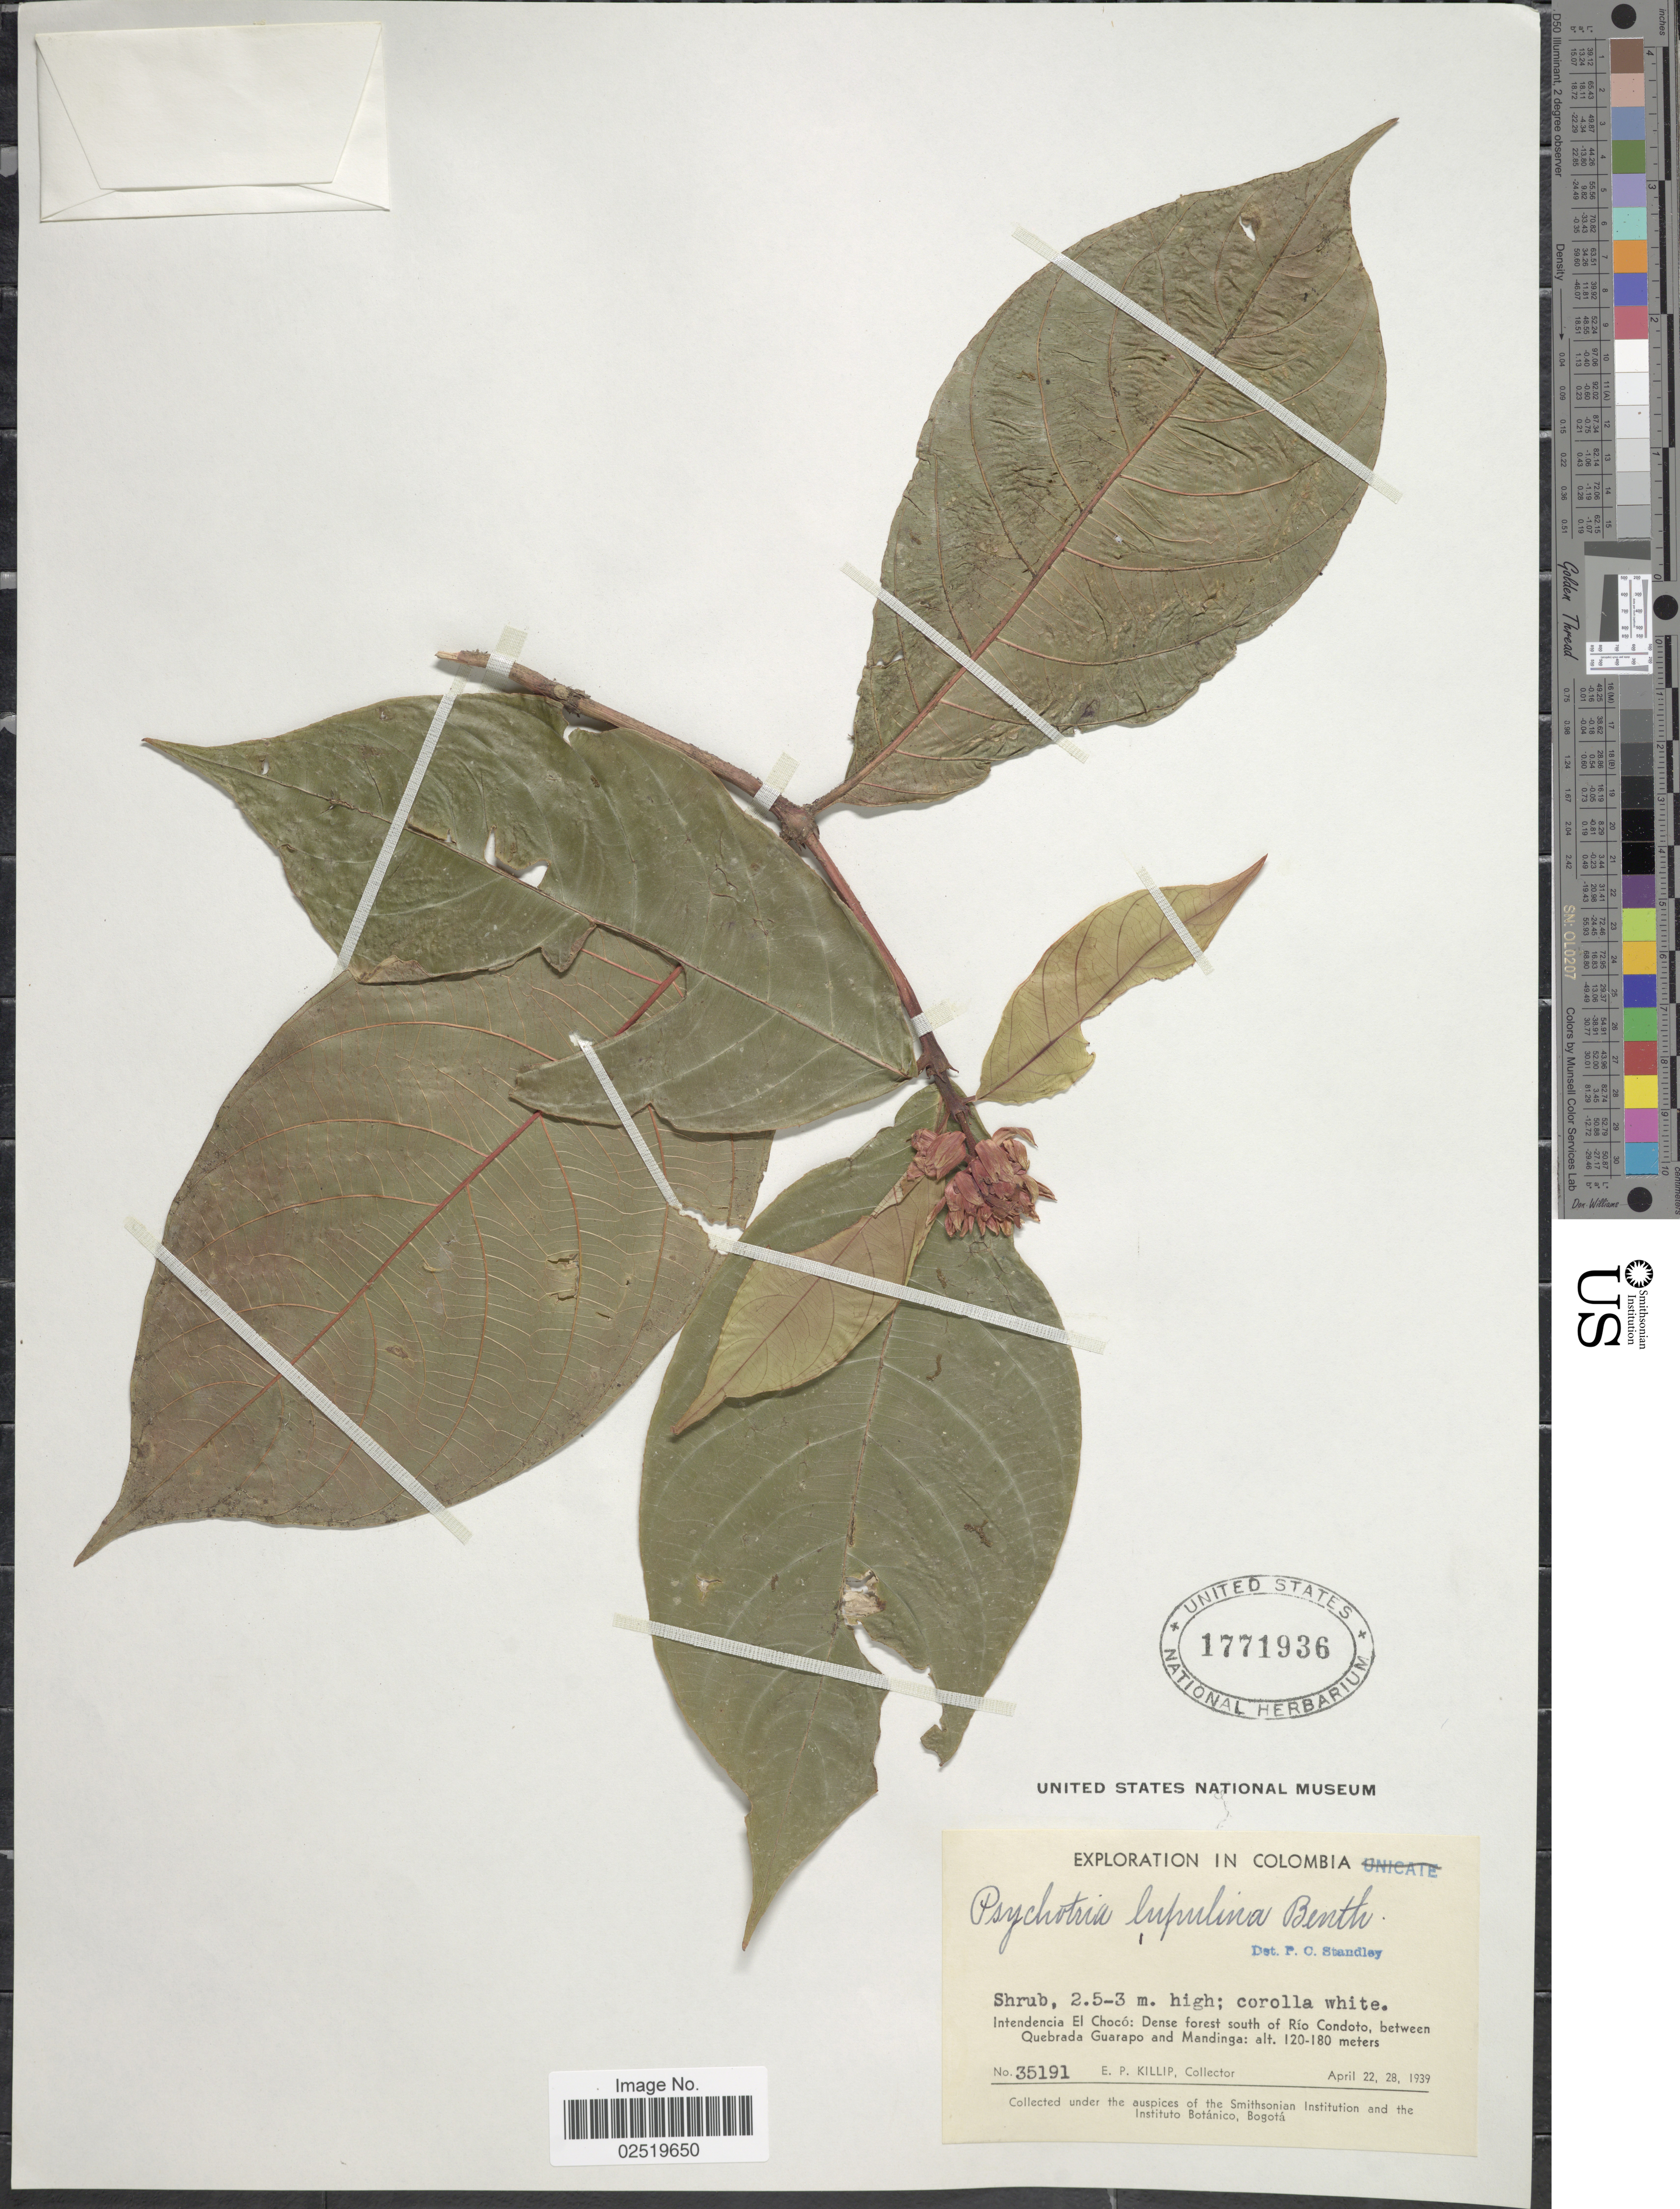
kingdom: Plantae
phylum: Tracheophyta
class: Magnoliopsida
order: Gentianales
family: Rubiaceae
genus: Psychotria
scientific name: Psychotria lupulina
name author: Benth.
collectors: E. P. Killip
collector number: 35191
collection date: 1939-04-22/1939-04-28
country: Colombia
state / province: Chocó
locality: south of Rio Condoto, between Quebrada Guarapo and Mandinga.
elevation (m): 120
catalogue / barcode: US 1771936